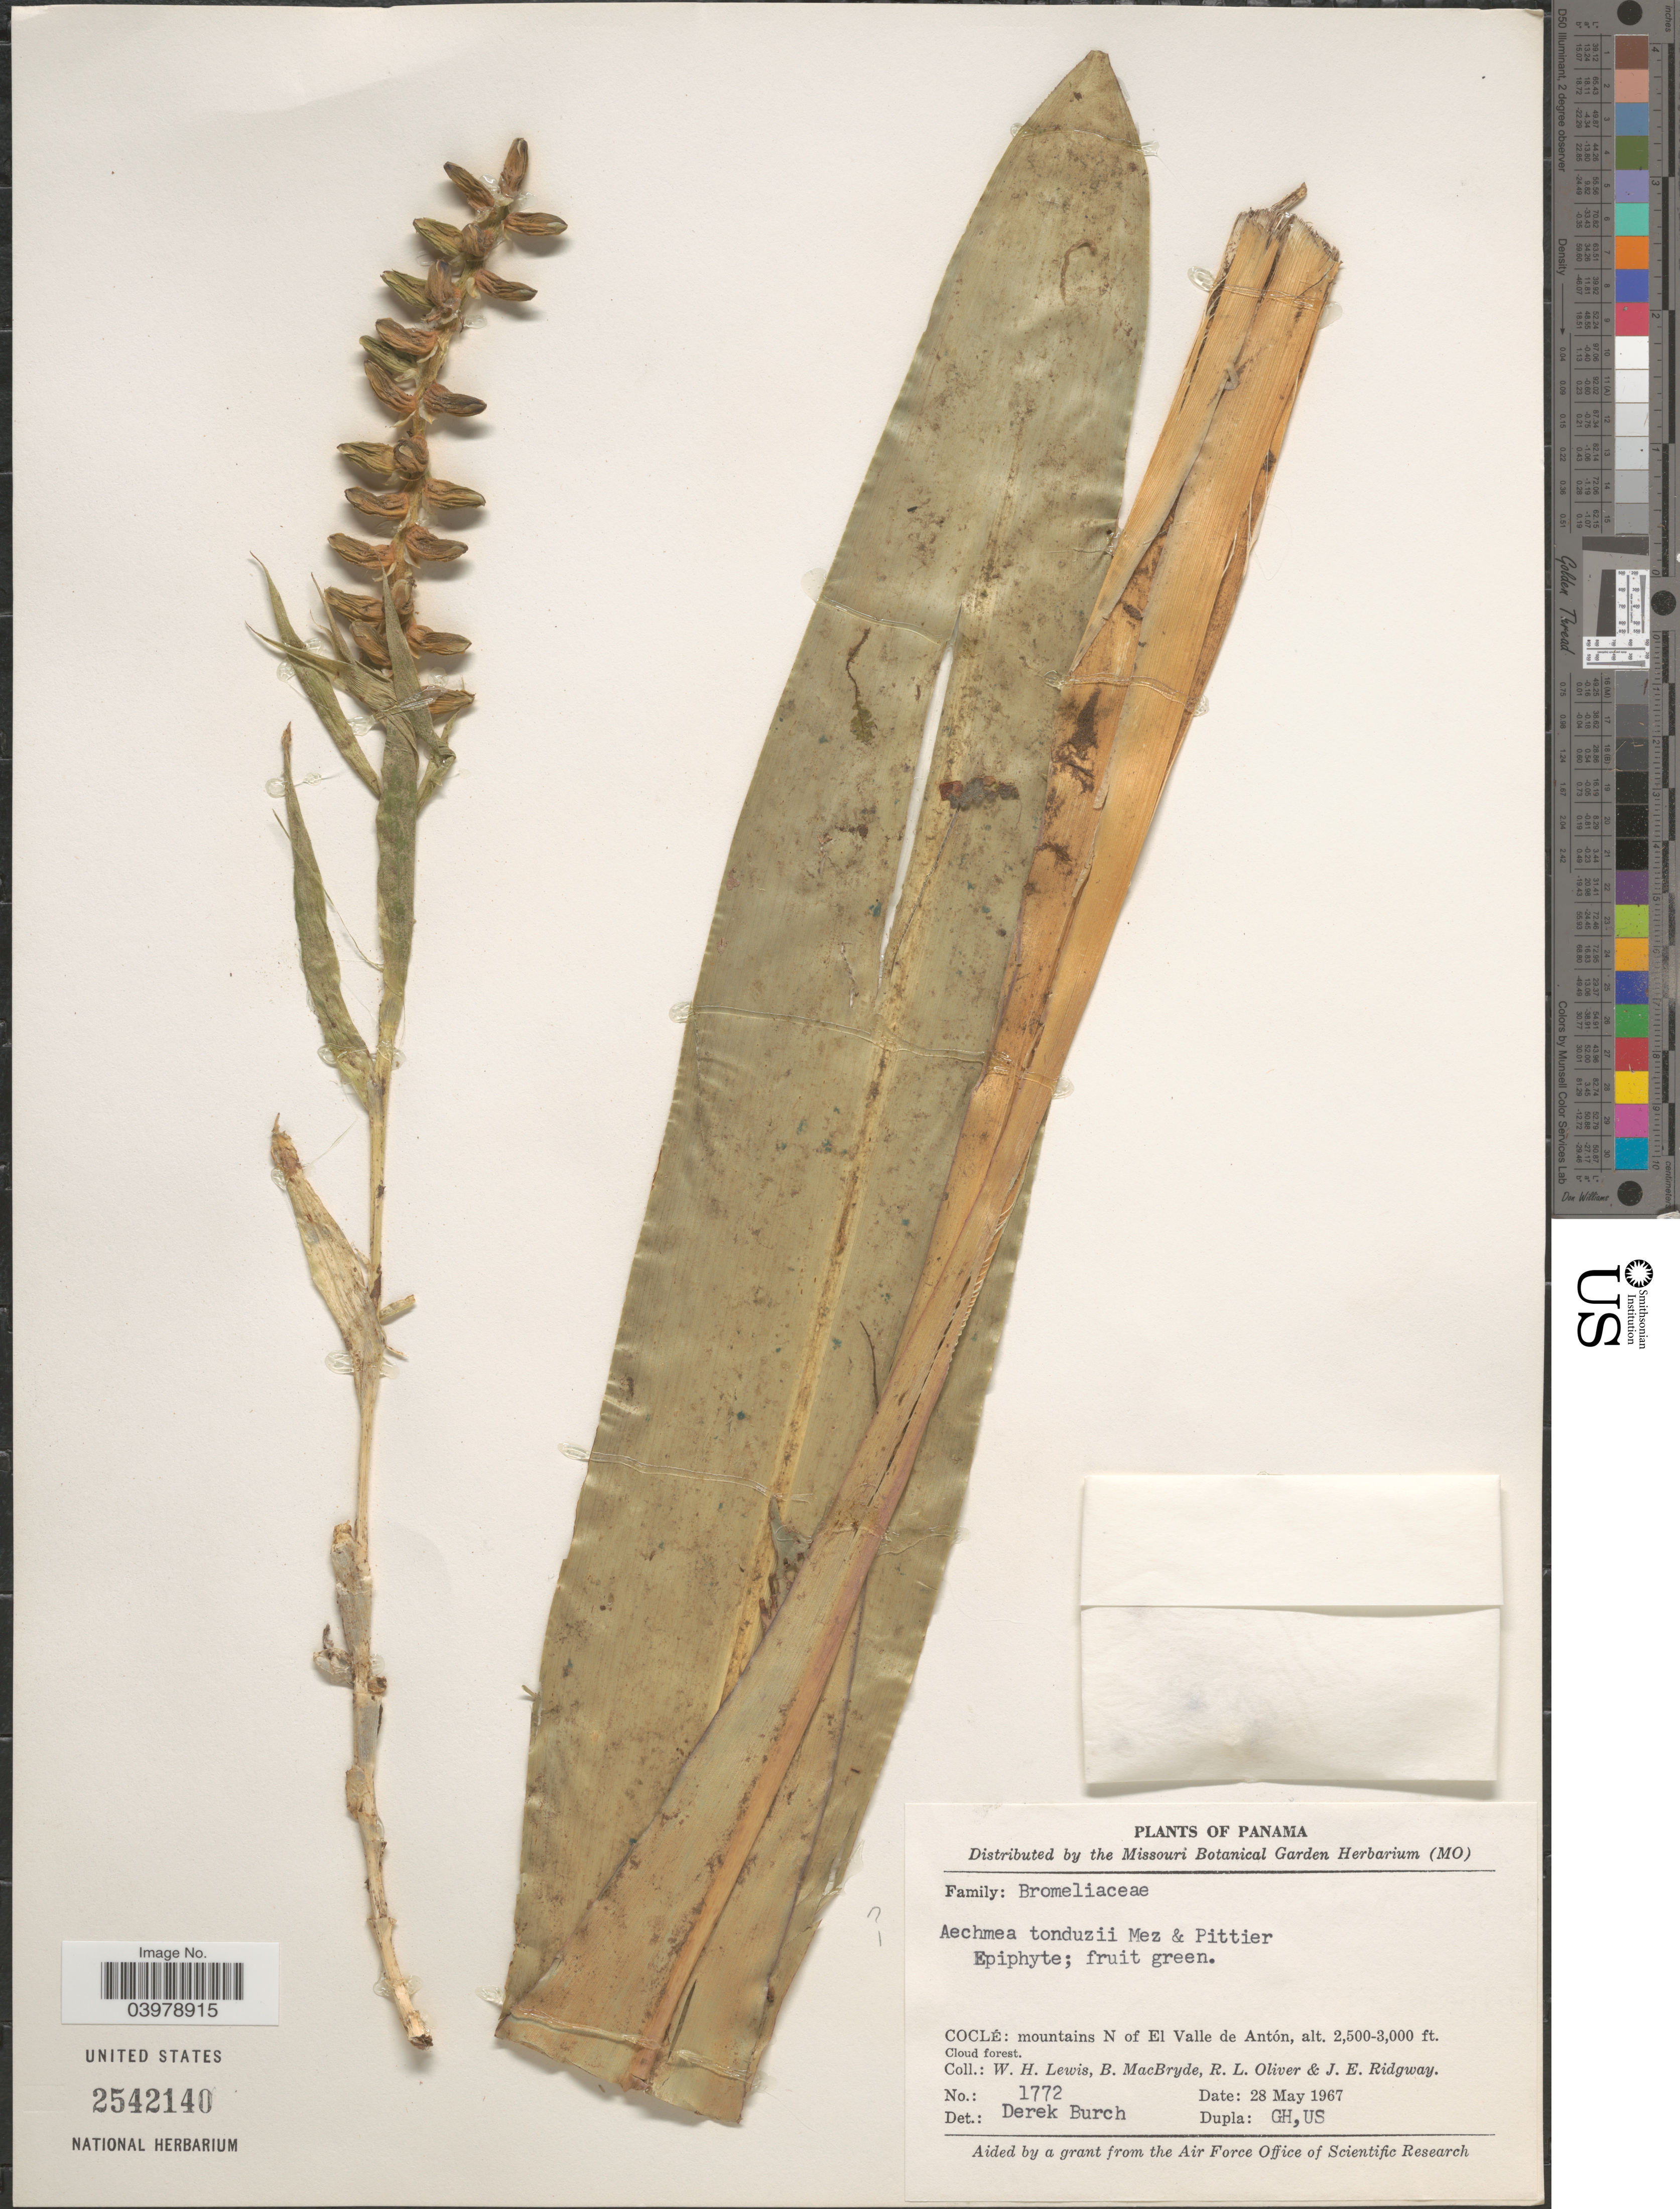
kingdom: Plantae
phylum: Tracheophyta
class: Liliopsida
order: Poales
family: Bromeliaceae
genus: Aechmea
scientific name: Aechmea tonduzii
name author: Mez & Pittier ex Mez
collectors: W. H. Lewis, B. MacBryde, R. Oliver & J. Ridgway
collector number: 1772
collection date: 1967-05-28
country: Panama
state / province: Cocle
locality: Mountains N of El Valle de Antón.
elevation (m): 762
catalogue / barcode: US 2542140